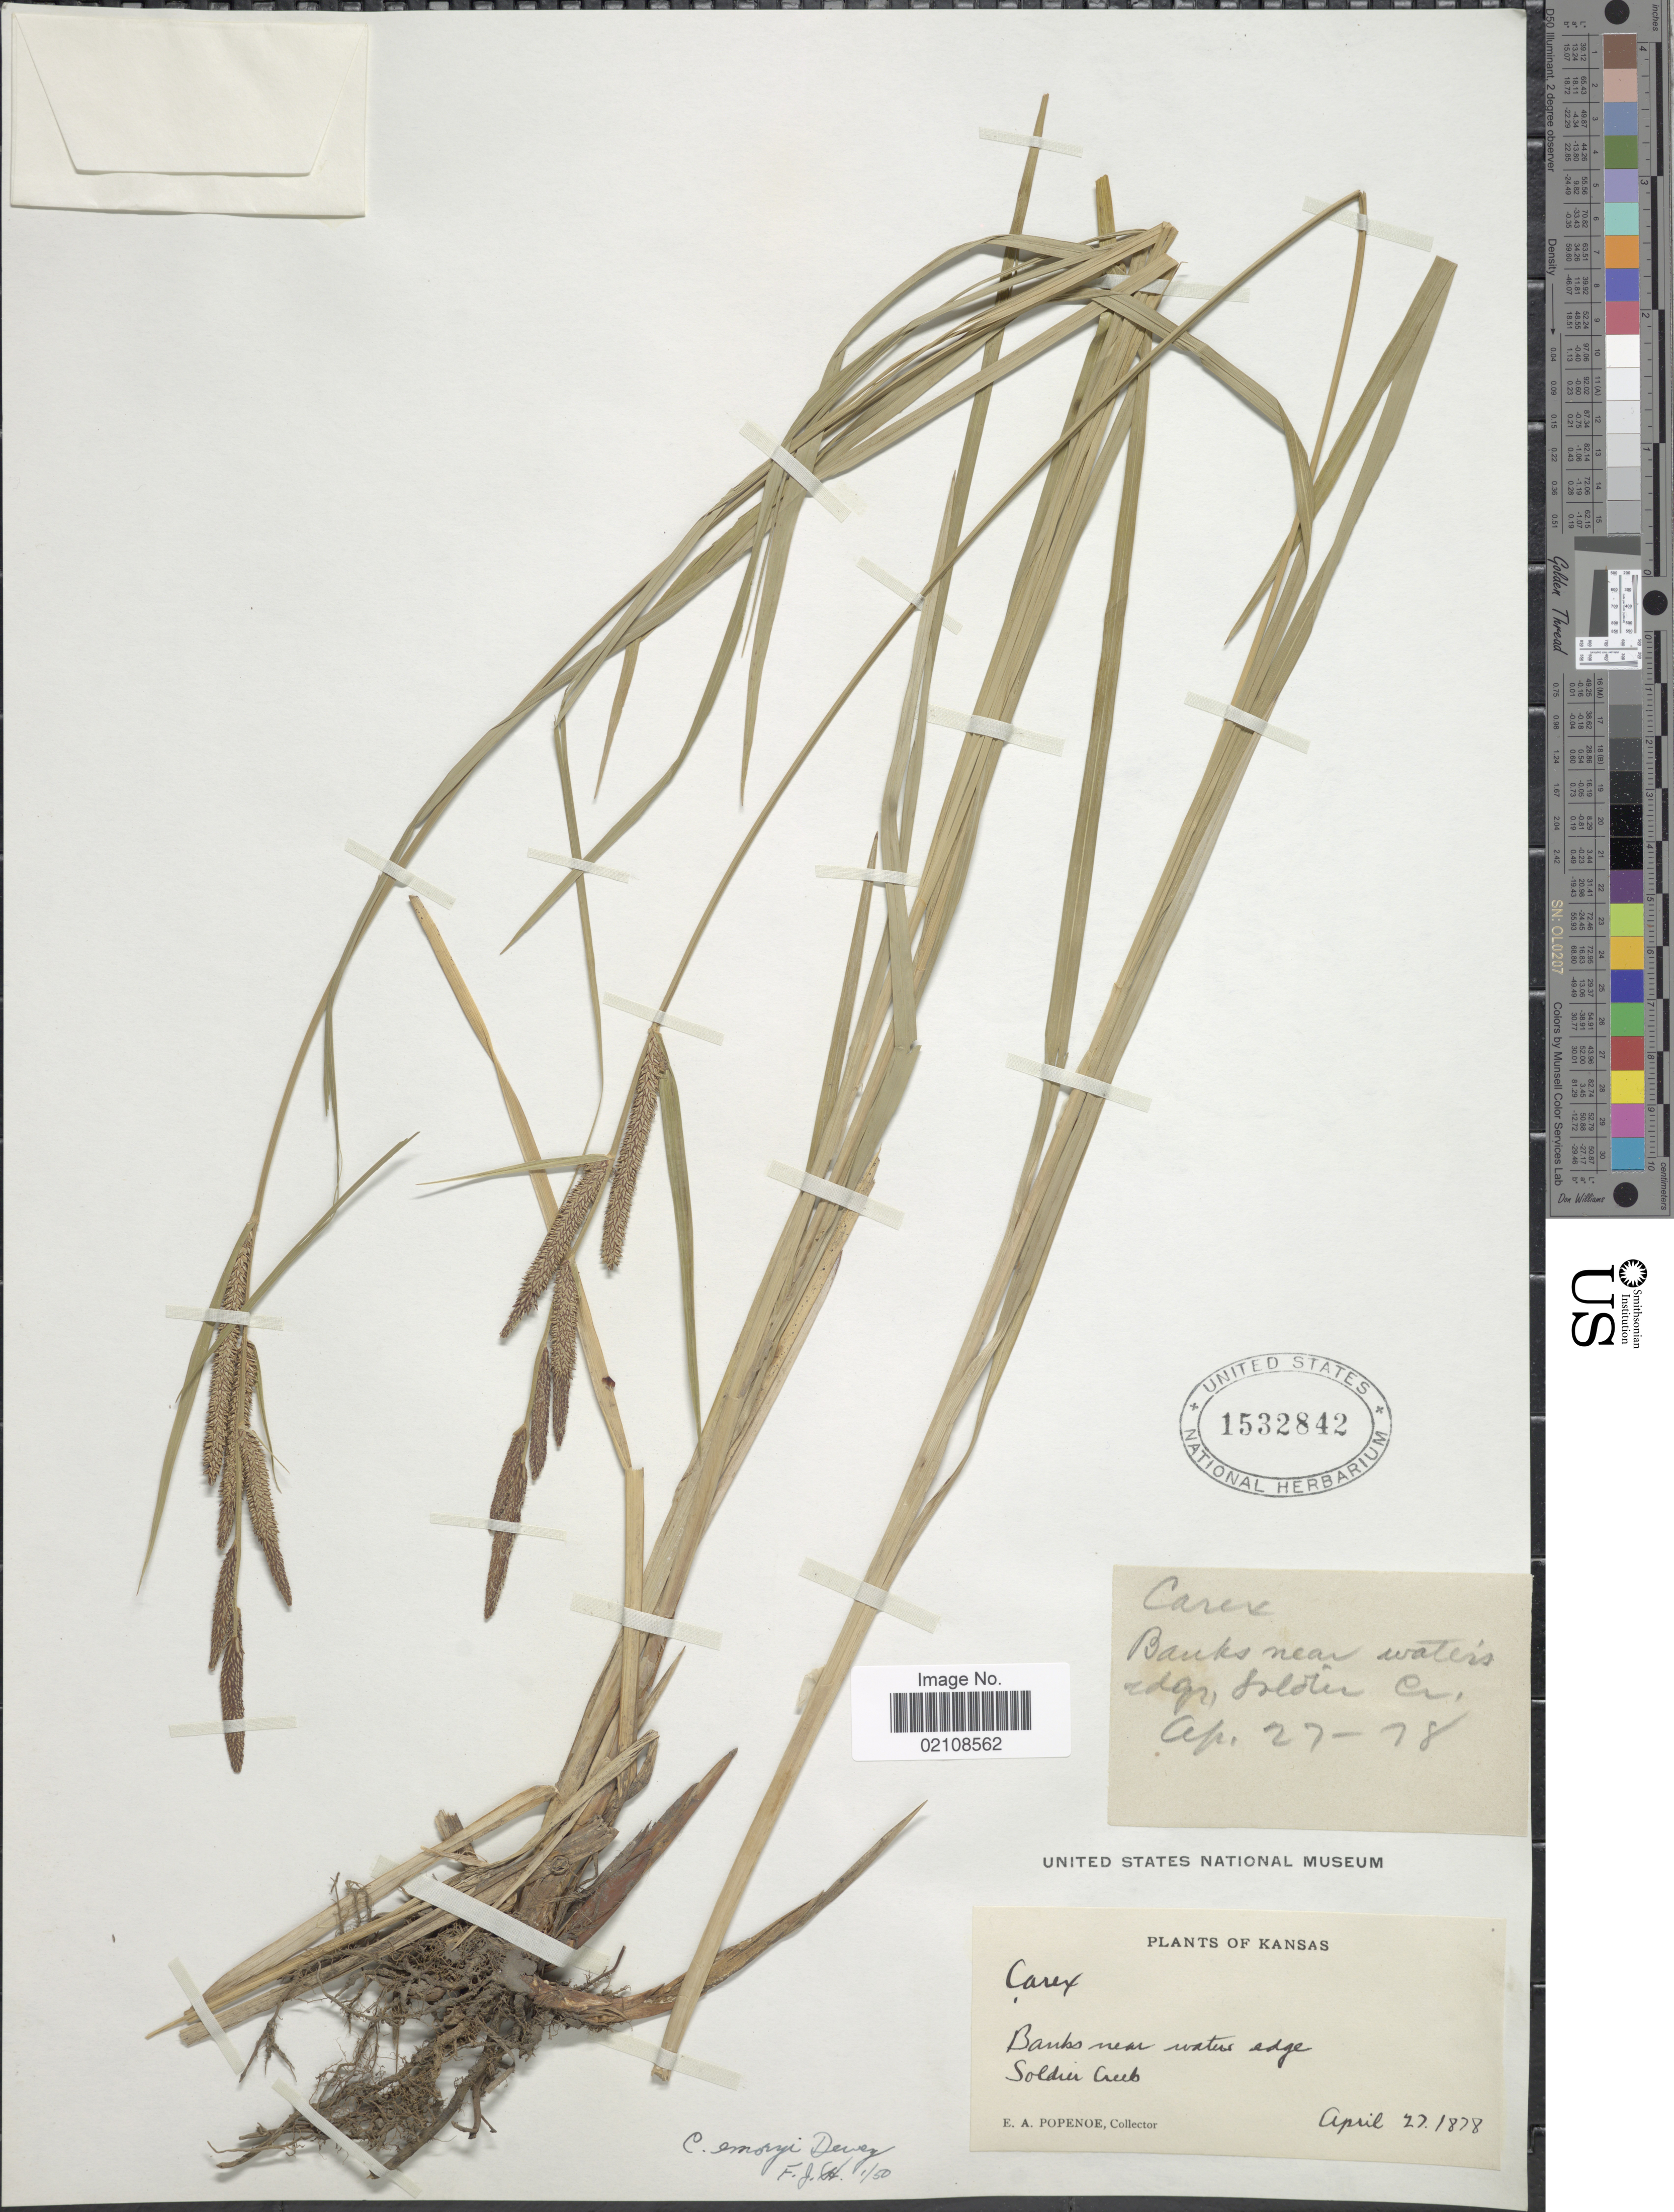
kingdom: Plantae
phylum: Tracheophyta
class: Liliopsida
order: Poales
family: Cyperaceae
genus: Carex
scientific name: Carex emoryi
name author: Dewey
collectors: E. A. Popenoe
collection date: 1878-04-27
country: United States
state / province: Kansas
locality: Banks near waters edge, Soldier Creek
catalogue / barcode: US 1532842